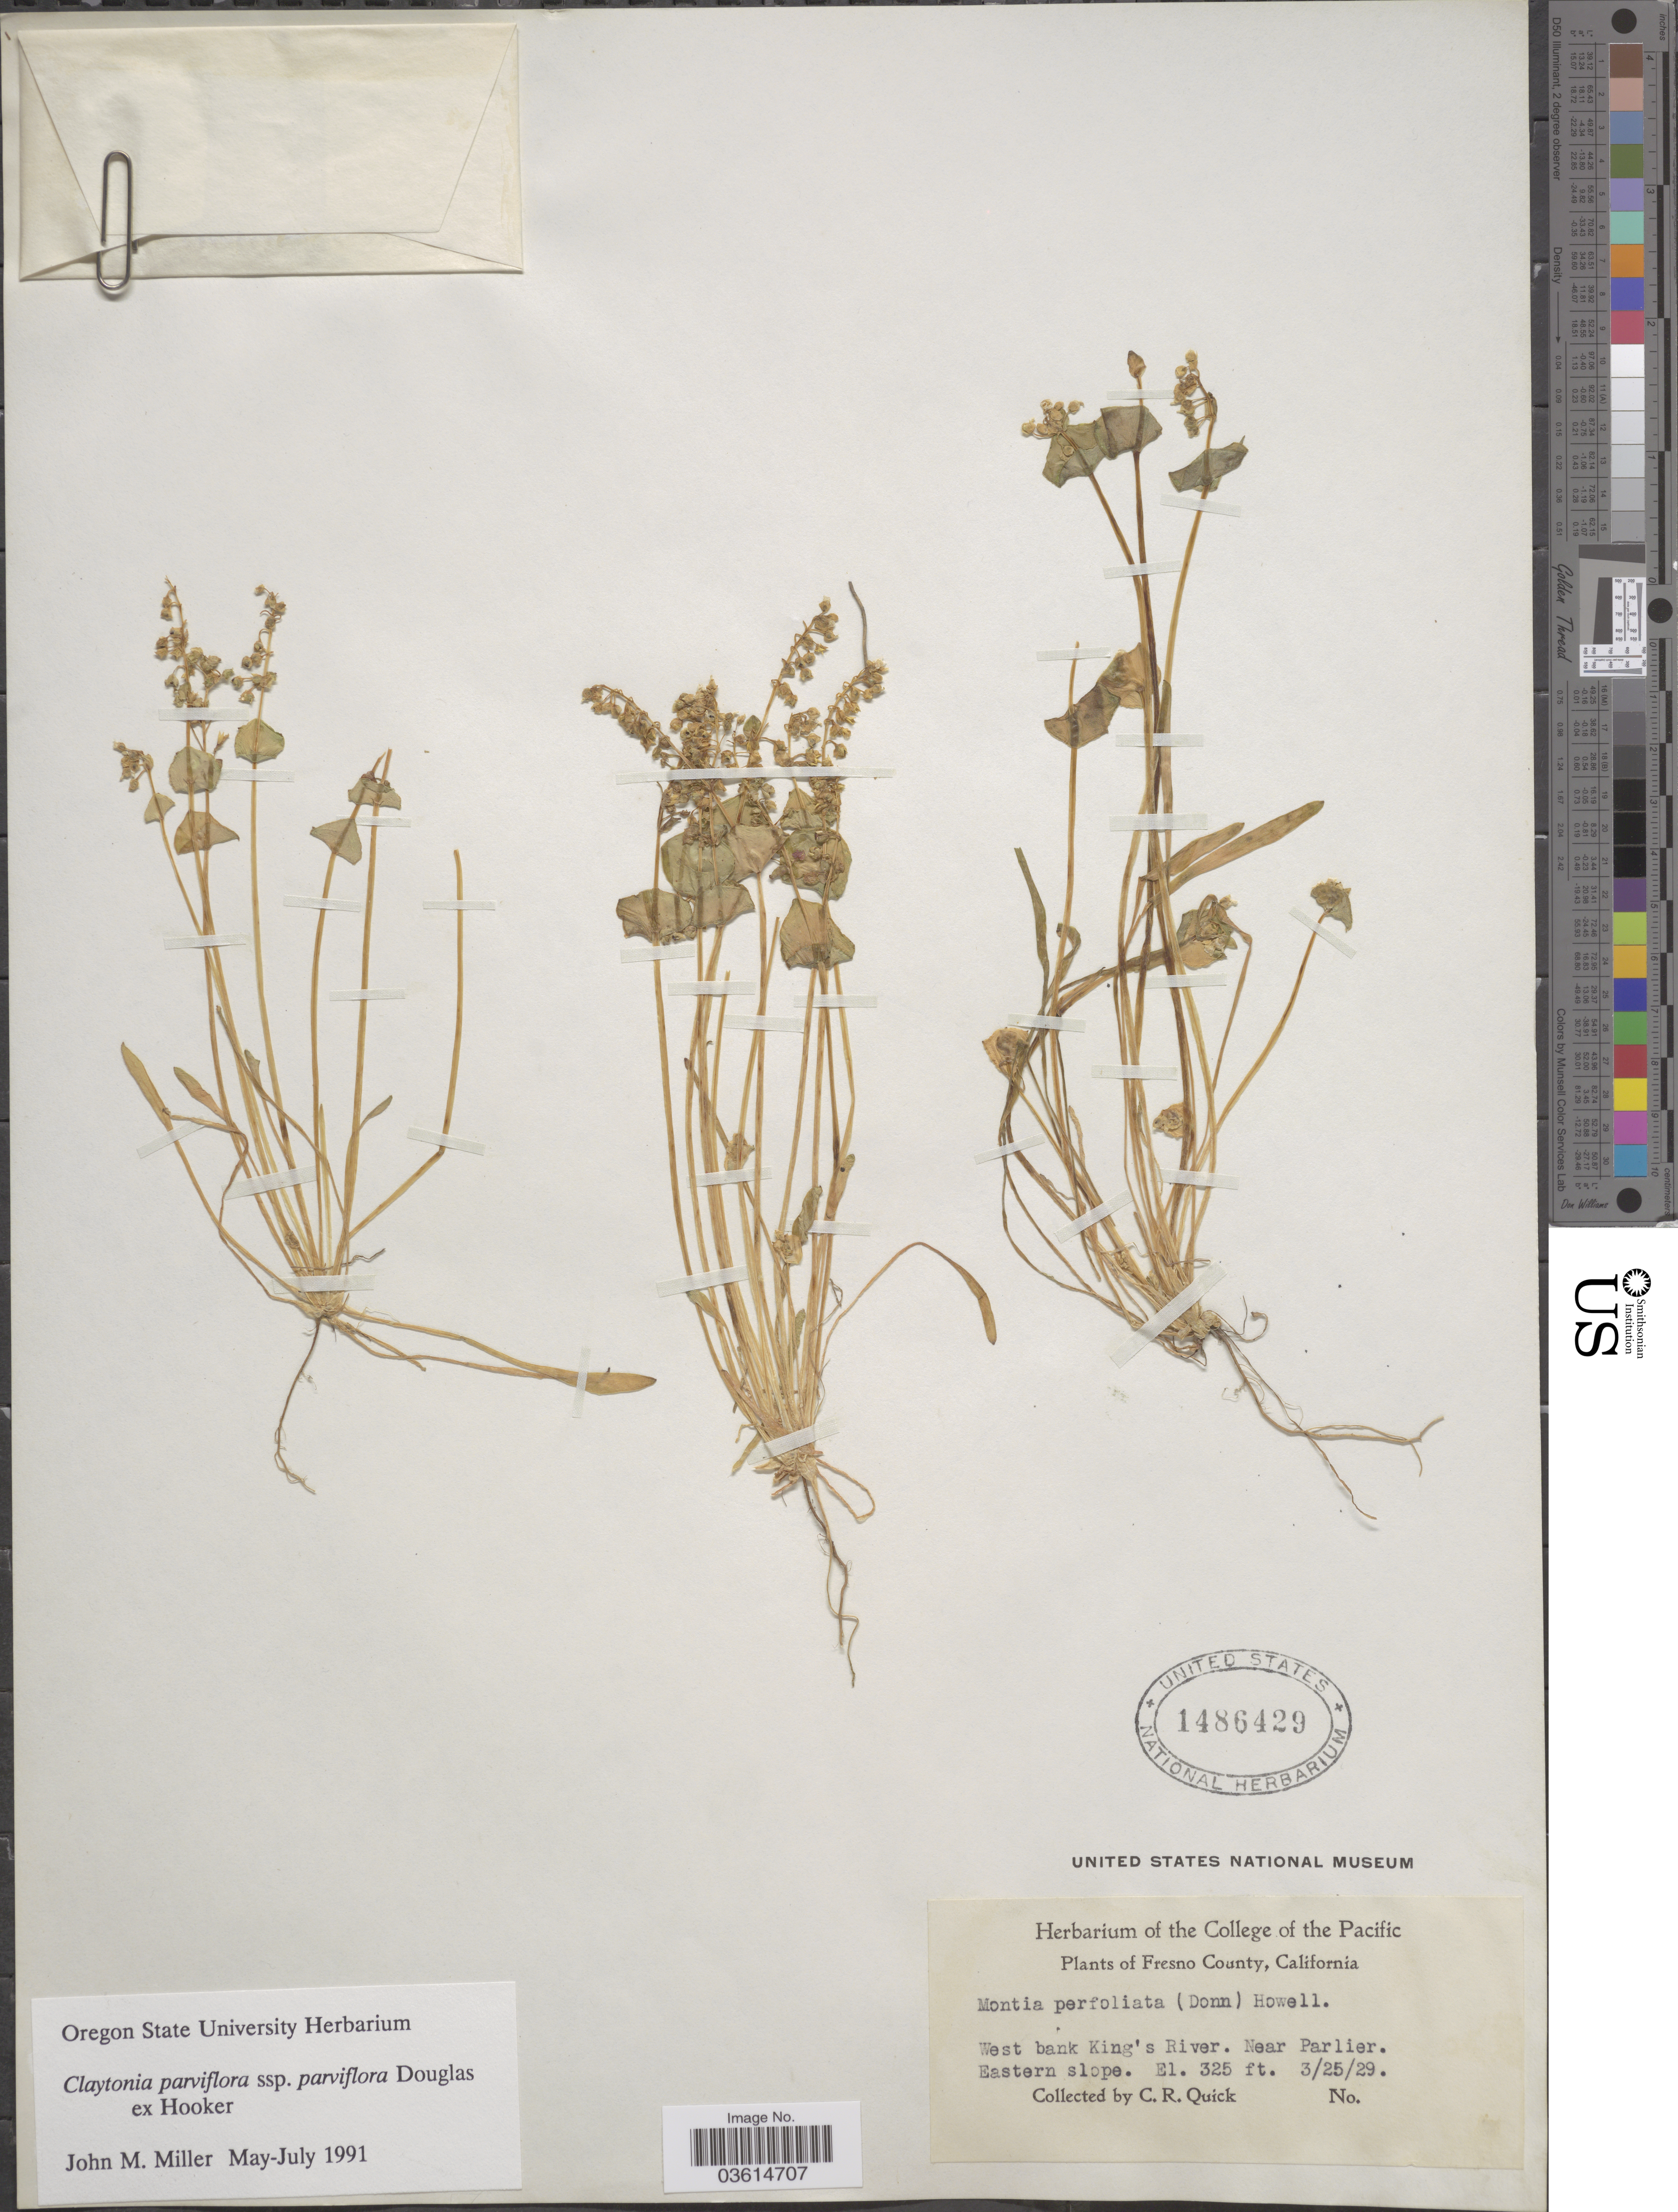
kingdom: Plantae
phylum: Tracheophyta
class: Magnoliopsida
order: Caryophyllales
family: Montiaceae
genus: Claytonia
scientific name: Claytonia parviflora subsp. parviflora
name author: Douglas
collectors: C. Quick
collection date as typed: Transcribed d/m/y: 25/3/29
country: United States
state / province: California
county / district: Fresno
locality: Fresno County. West bank King's River. Near Parlier. Eastern slope.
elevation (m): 99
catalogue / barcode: US 1486429